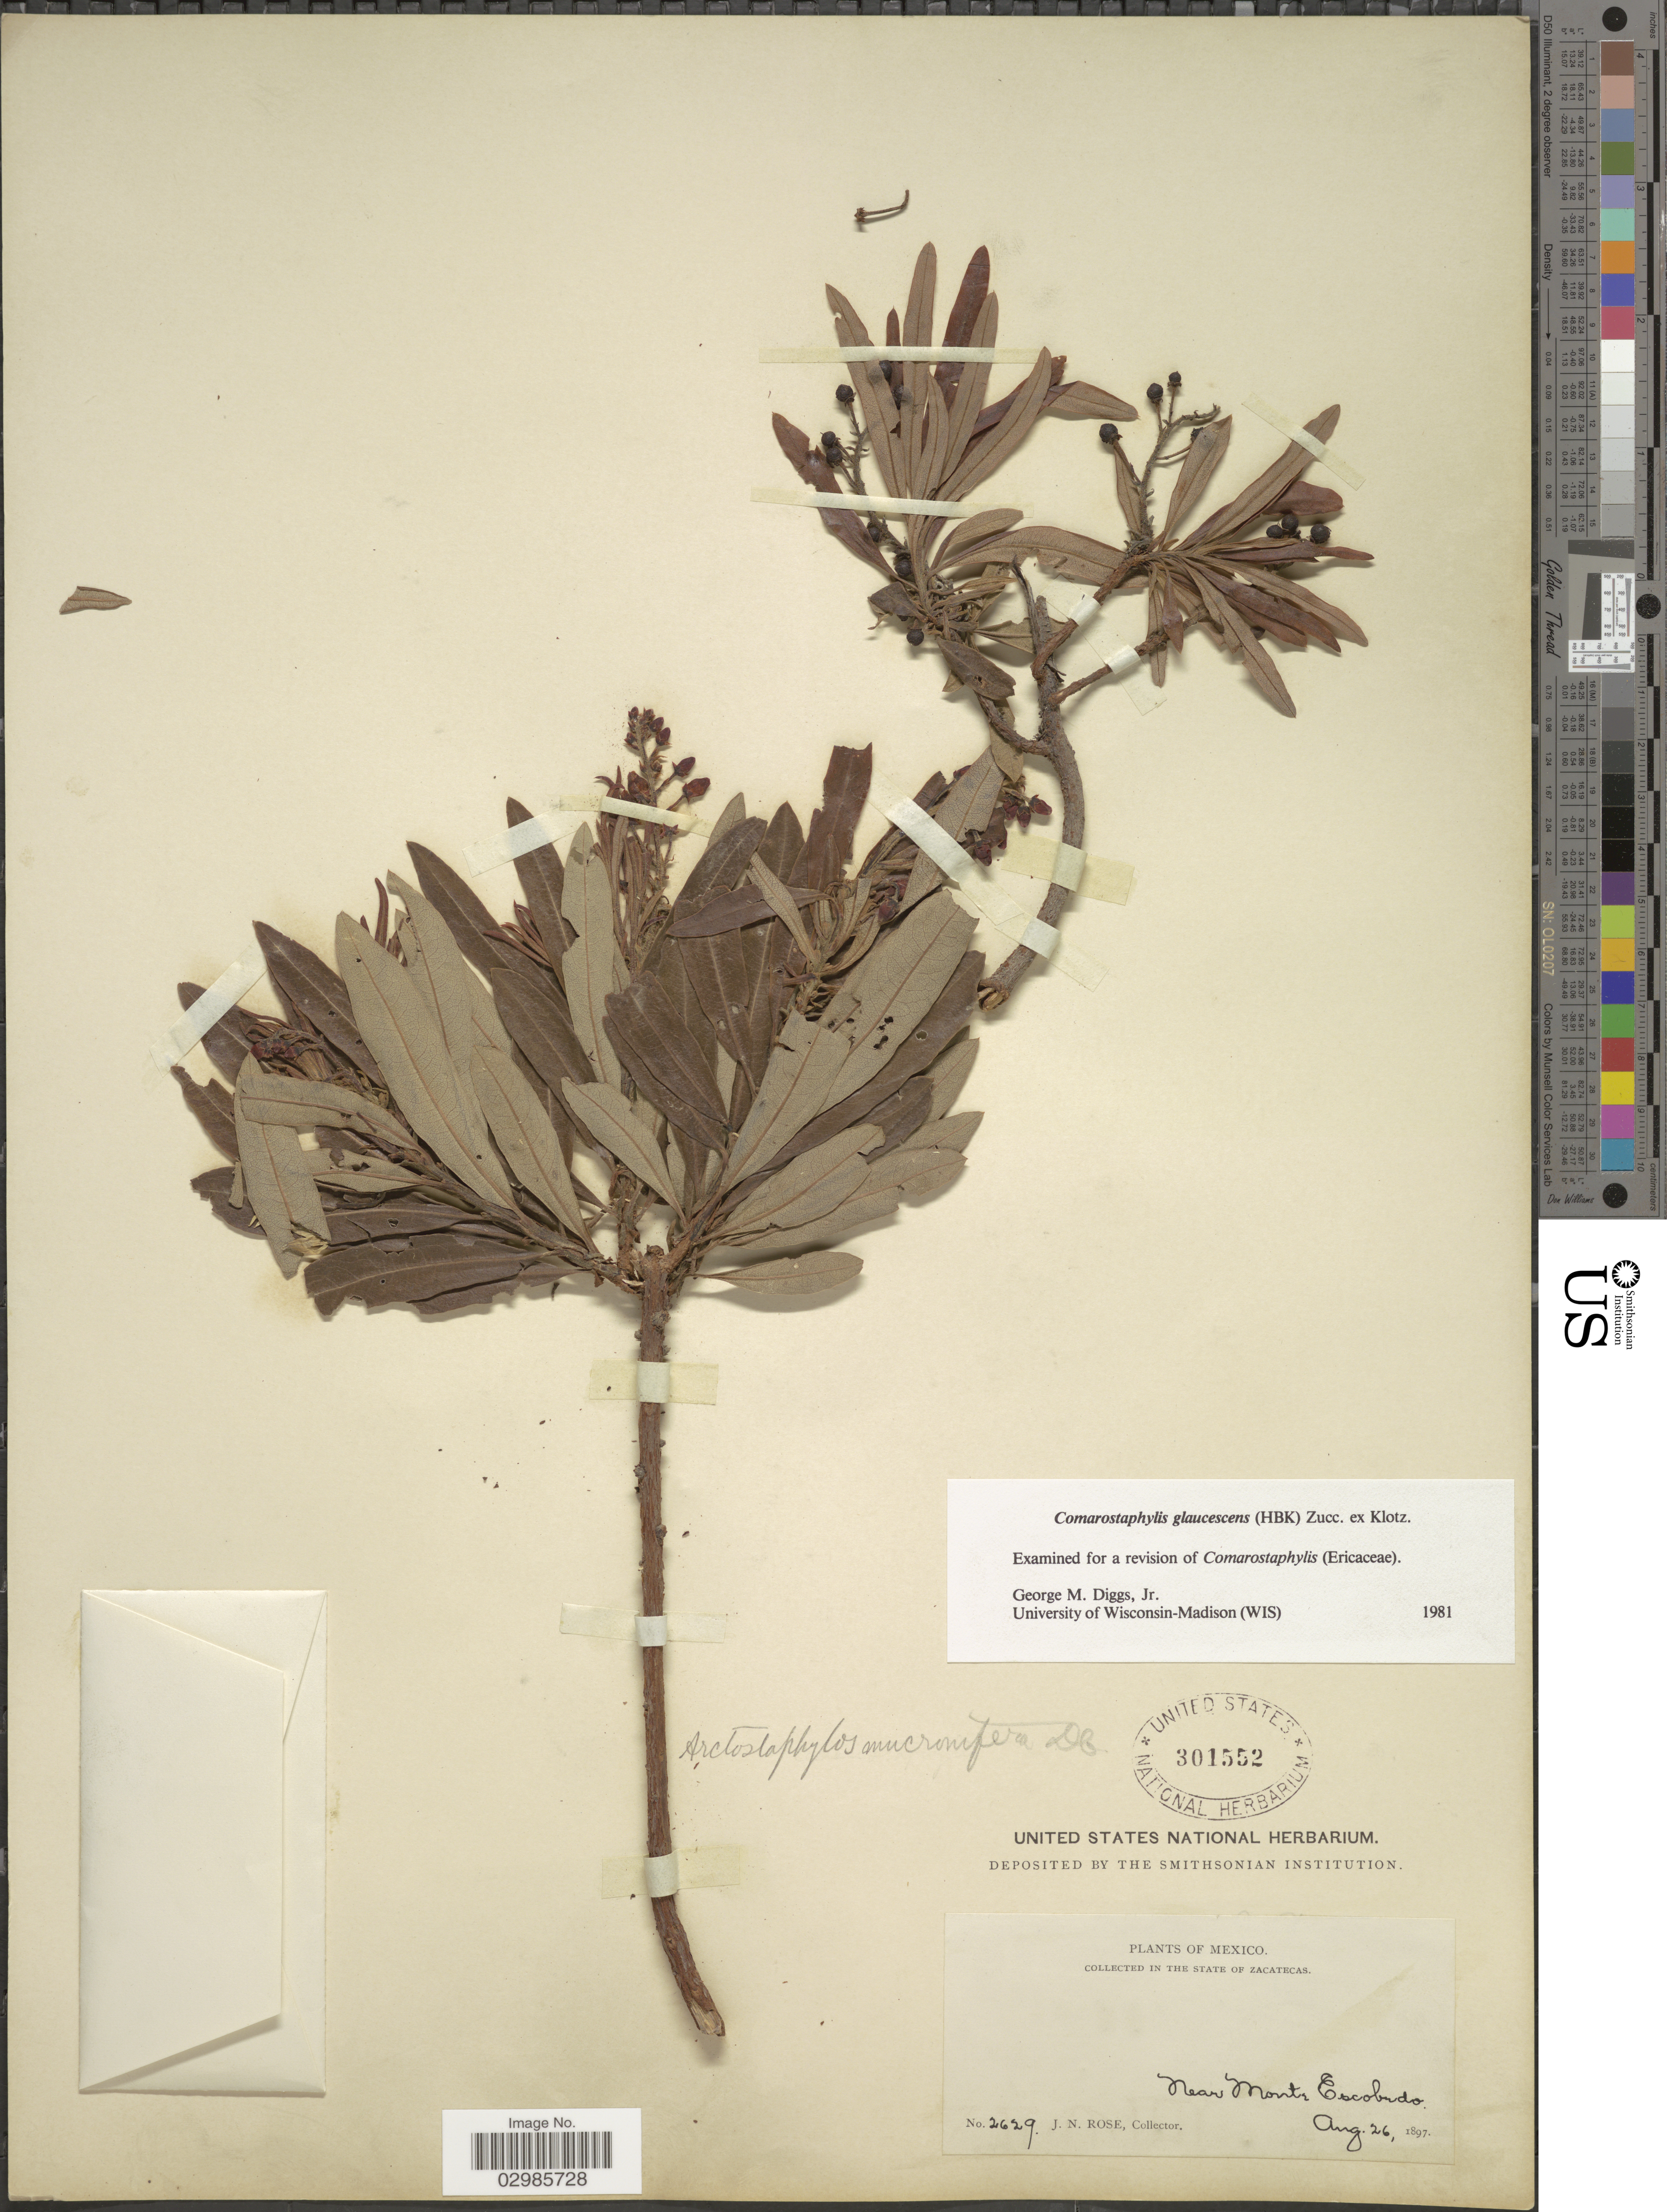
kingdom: Plantae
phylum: Tracheophyta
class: Magnoliopsida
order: Ericales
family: Ericaceae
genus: Comarostaphylis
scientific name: Comarostaphylis glaucescens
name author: (Kunth) Zucc. ex Klotzsch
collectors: J. N. Rose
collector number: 2629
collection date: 1897-08-26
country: Mexico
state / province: Zacatecas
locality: In The State of Zacatecas, Near Monte Escobedo.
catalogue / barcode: US 301552